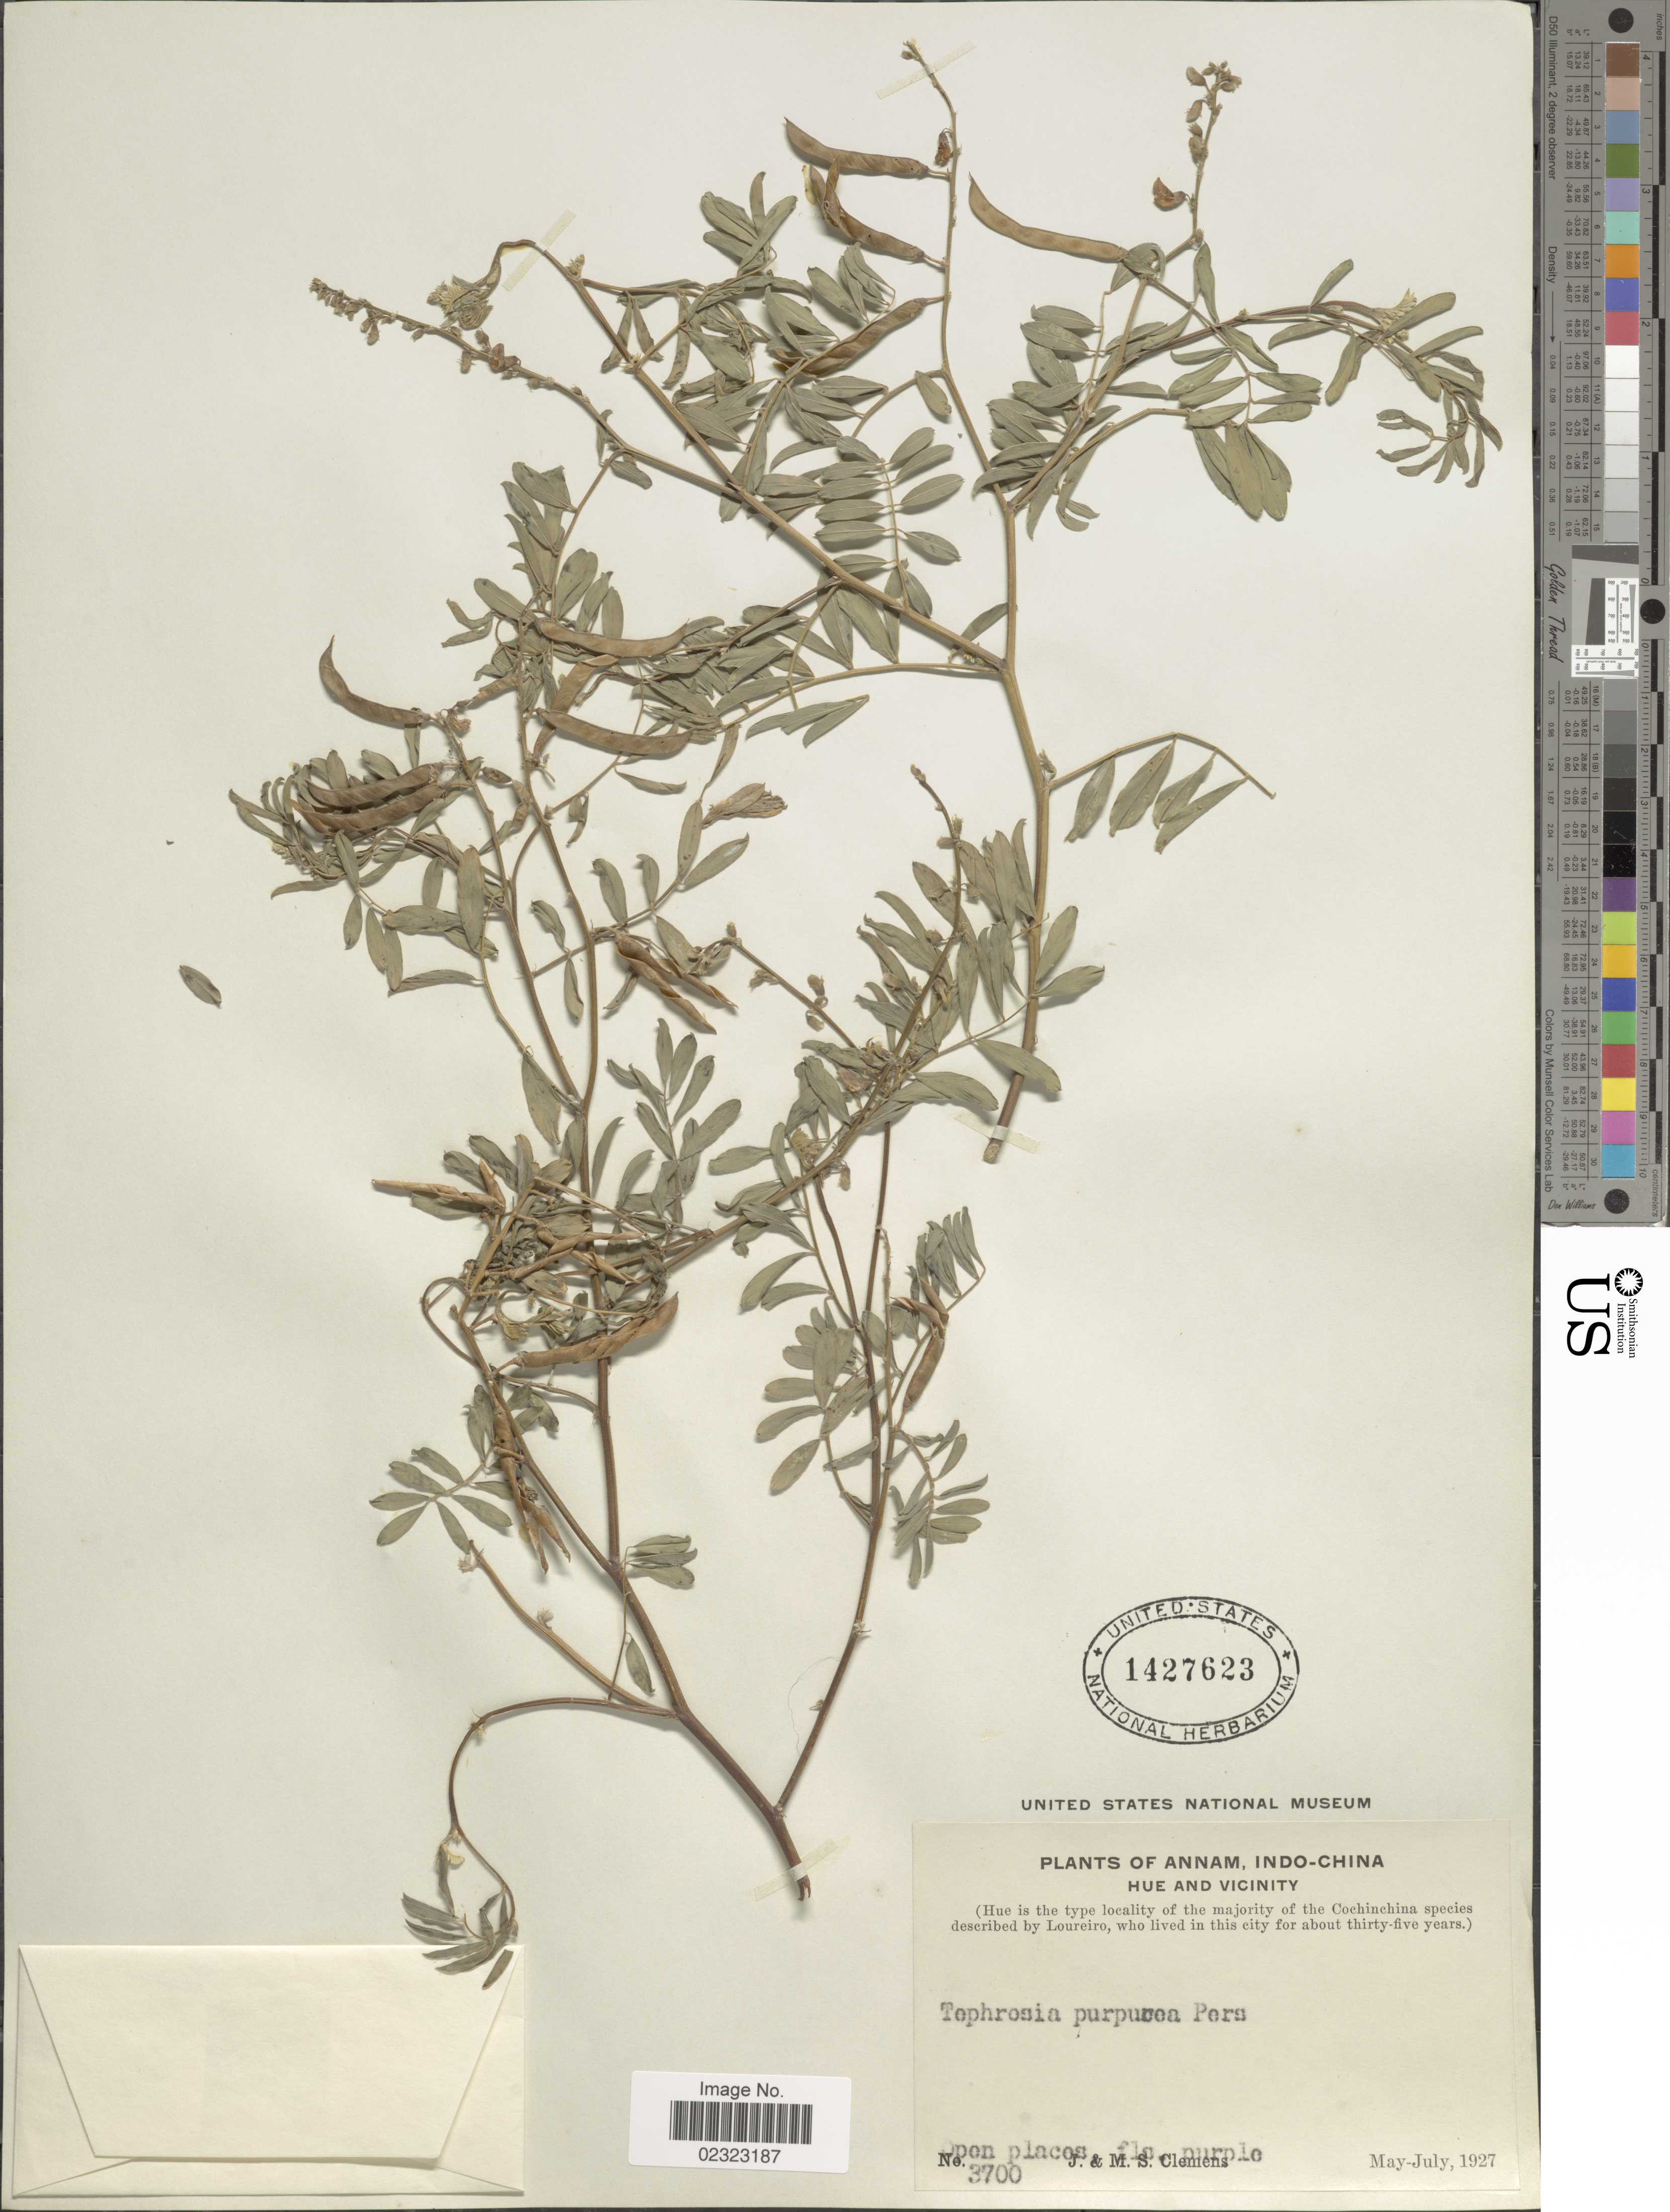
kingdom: Plantae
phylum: Tracheophyta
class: Magnoliopsida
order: Fabales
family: Fabaceae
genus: Tephrosia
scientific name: Tephrosia purpurea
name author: (L.) Pers.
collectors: J. Clemens & M. S. Clemens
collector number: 3700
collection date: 1927-05/1927-07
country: Vietnam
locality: Annam. Hue and vicinity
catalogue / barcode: US 1427623